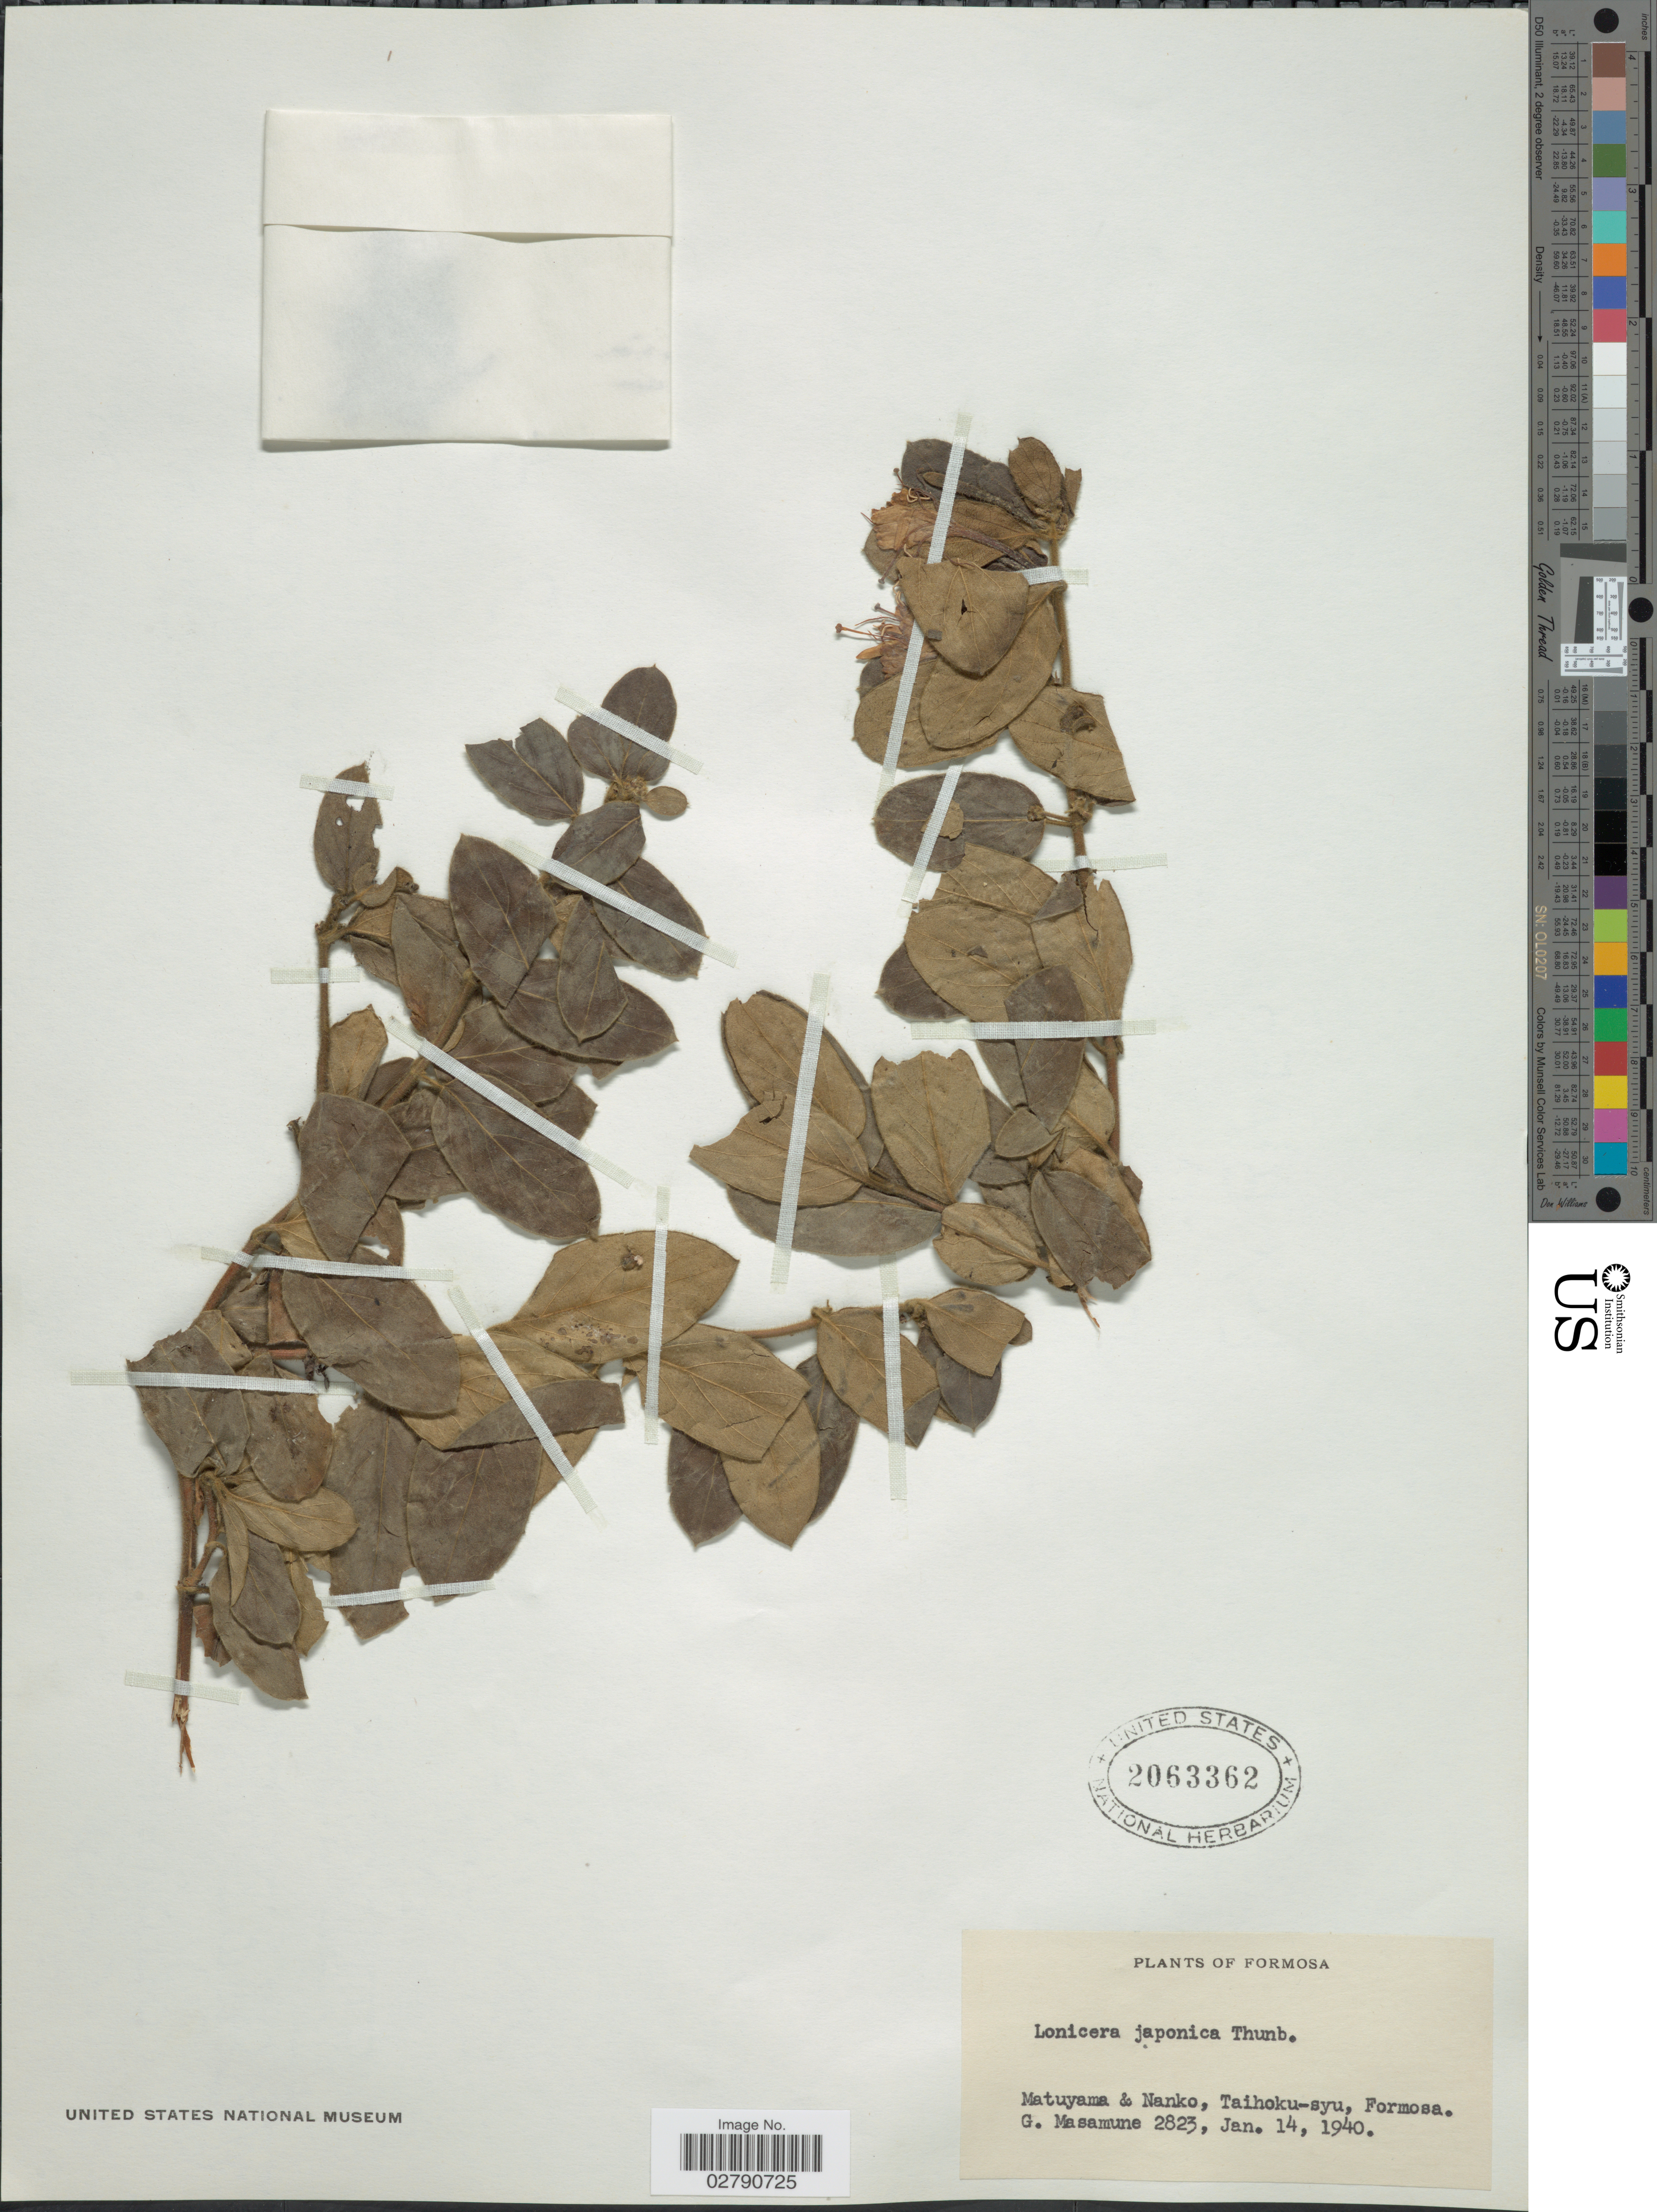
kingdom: Plantae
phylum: Tracheophyta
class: Magnoliopsida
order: Dipsacales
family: Caprifoliaceae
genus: Lonicera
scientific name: Lonicera japonica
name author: Thunb.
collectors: G. Masamune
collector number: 2823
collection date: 1940-01-14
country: Taiwan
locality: Matuyama & Nanko, Taihoku-syu, Formosa.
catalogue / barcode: US 2063362